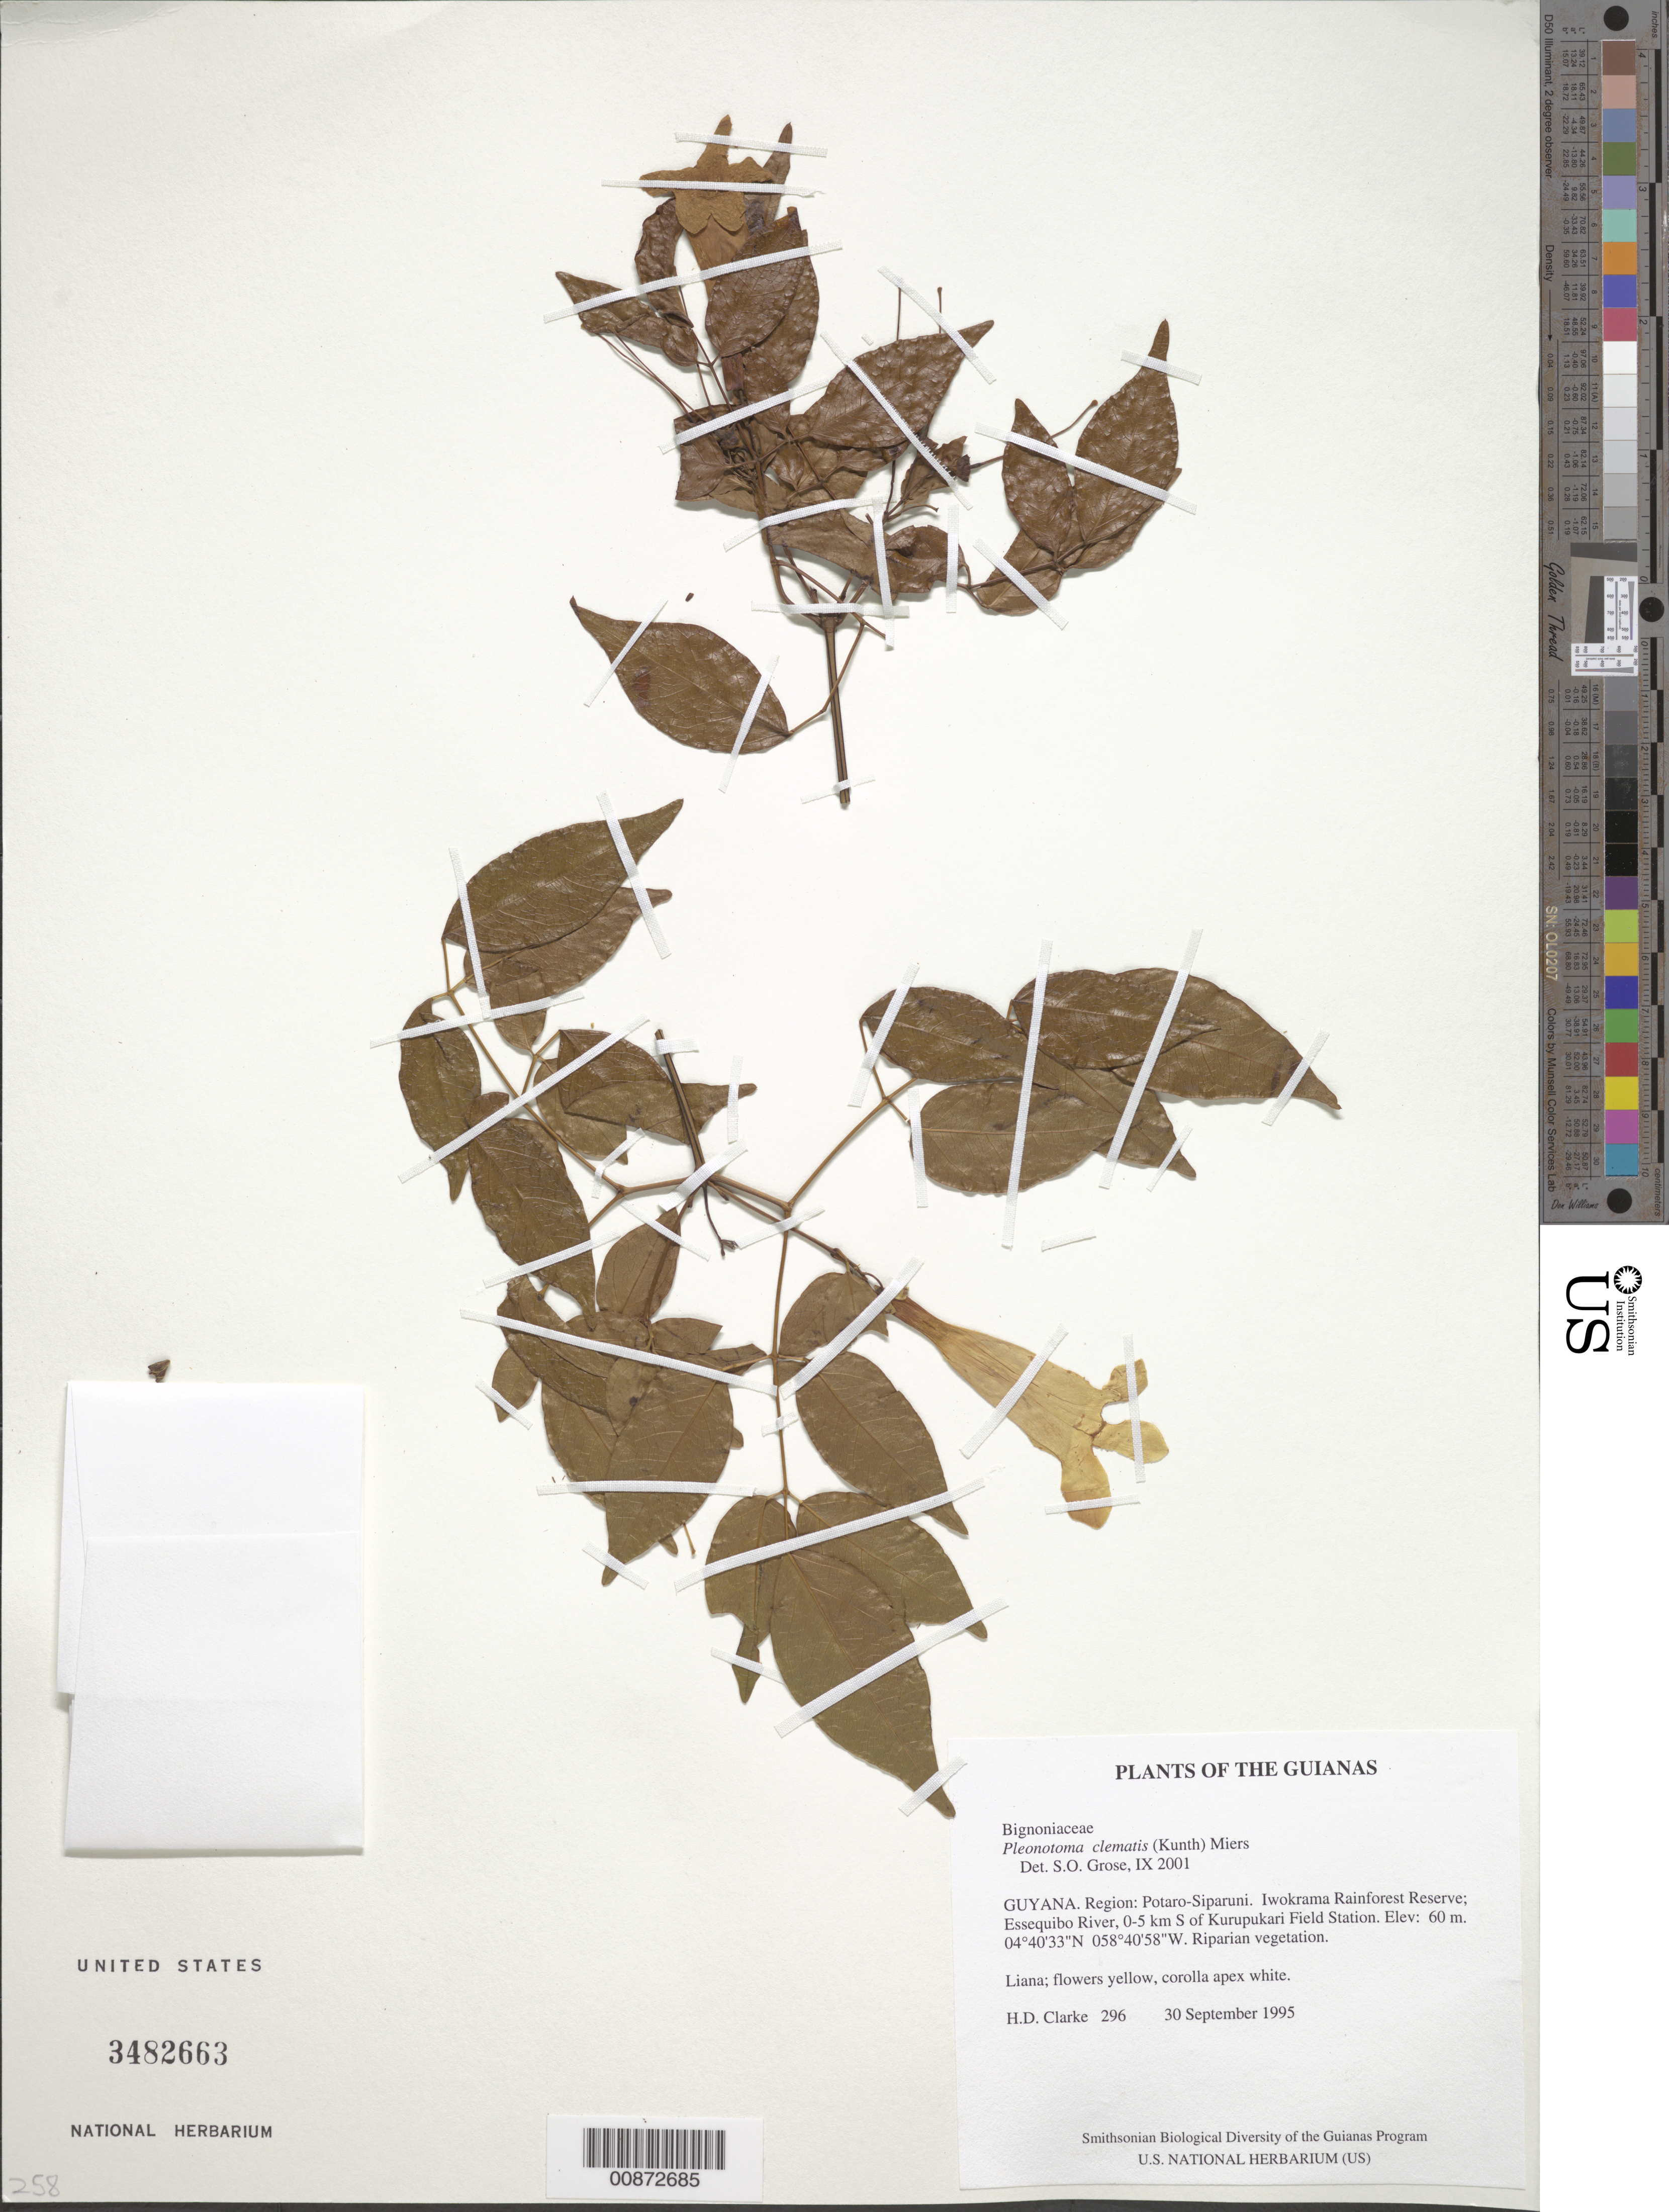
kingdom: Plantae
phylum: Tracheophyta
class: Magnoliopsida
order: Lamiales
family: Bignoniaceae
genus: Pleonotoma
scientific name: Pleonotoma clematis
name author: (Kunth) Miers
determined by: Grose, S. O.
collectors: H. D. Clarke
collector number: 296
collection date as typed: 30 September 1995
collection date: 1995-09-30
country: Guyana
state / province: Potaro-Siparuni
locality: Iwokrama Rainforest Reserve; Essequibo River, 0-5 km S of Kurupukari Field Station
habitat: Riparian vegetation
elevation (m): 60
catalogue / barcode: US 3482663